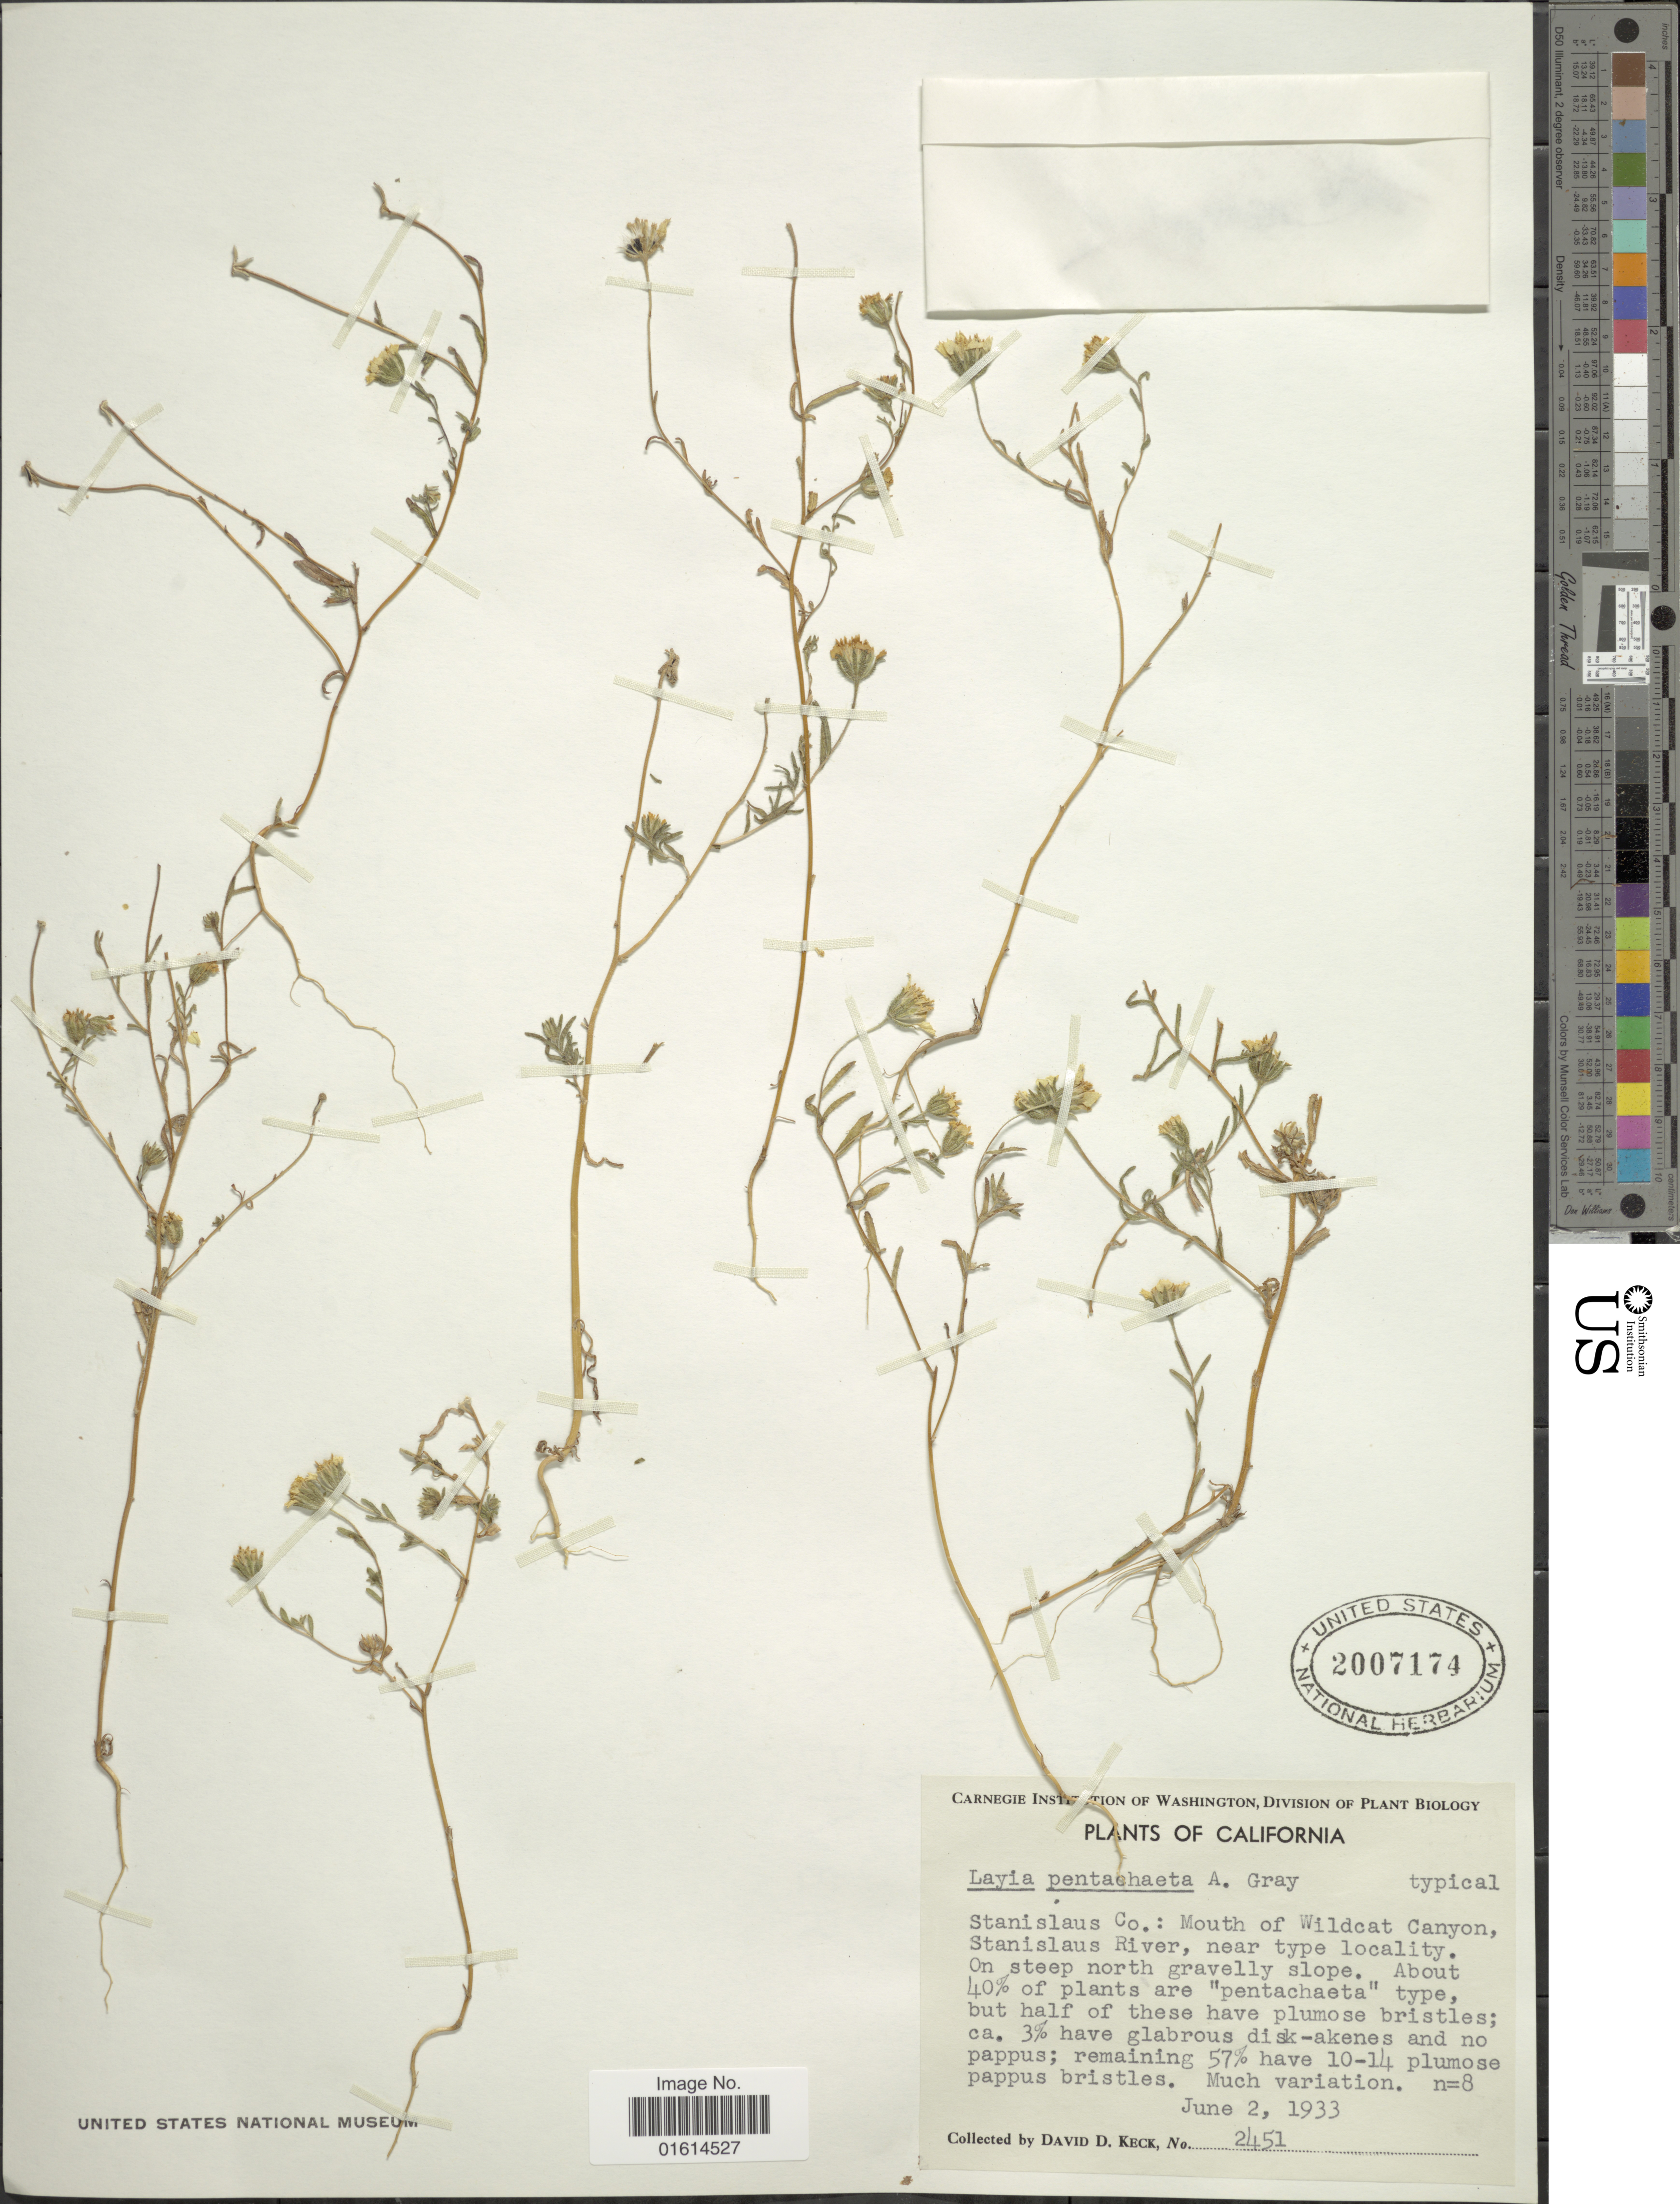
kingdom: Plantae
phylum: Tracheophyta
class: Magnoliopsida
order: Asterales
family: Asteraceae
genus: Layia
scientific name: Layia pentachaeta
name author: A. Gray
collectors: D. D. Keck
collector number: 2451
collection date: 1933-06-02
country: United States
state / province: California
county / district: Stanislaus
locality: Stanislaus Co., Mouth of Wildcat Canyon, Stanislaus River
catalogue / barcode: US 2007174